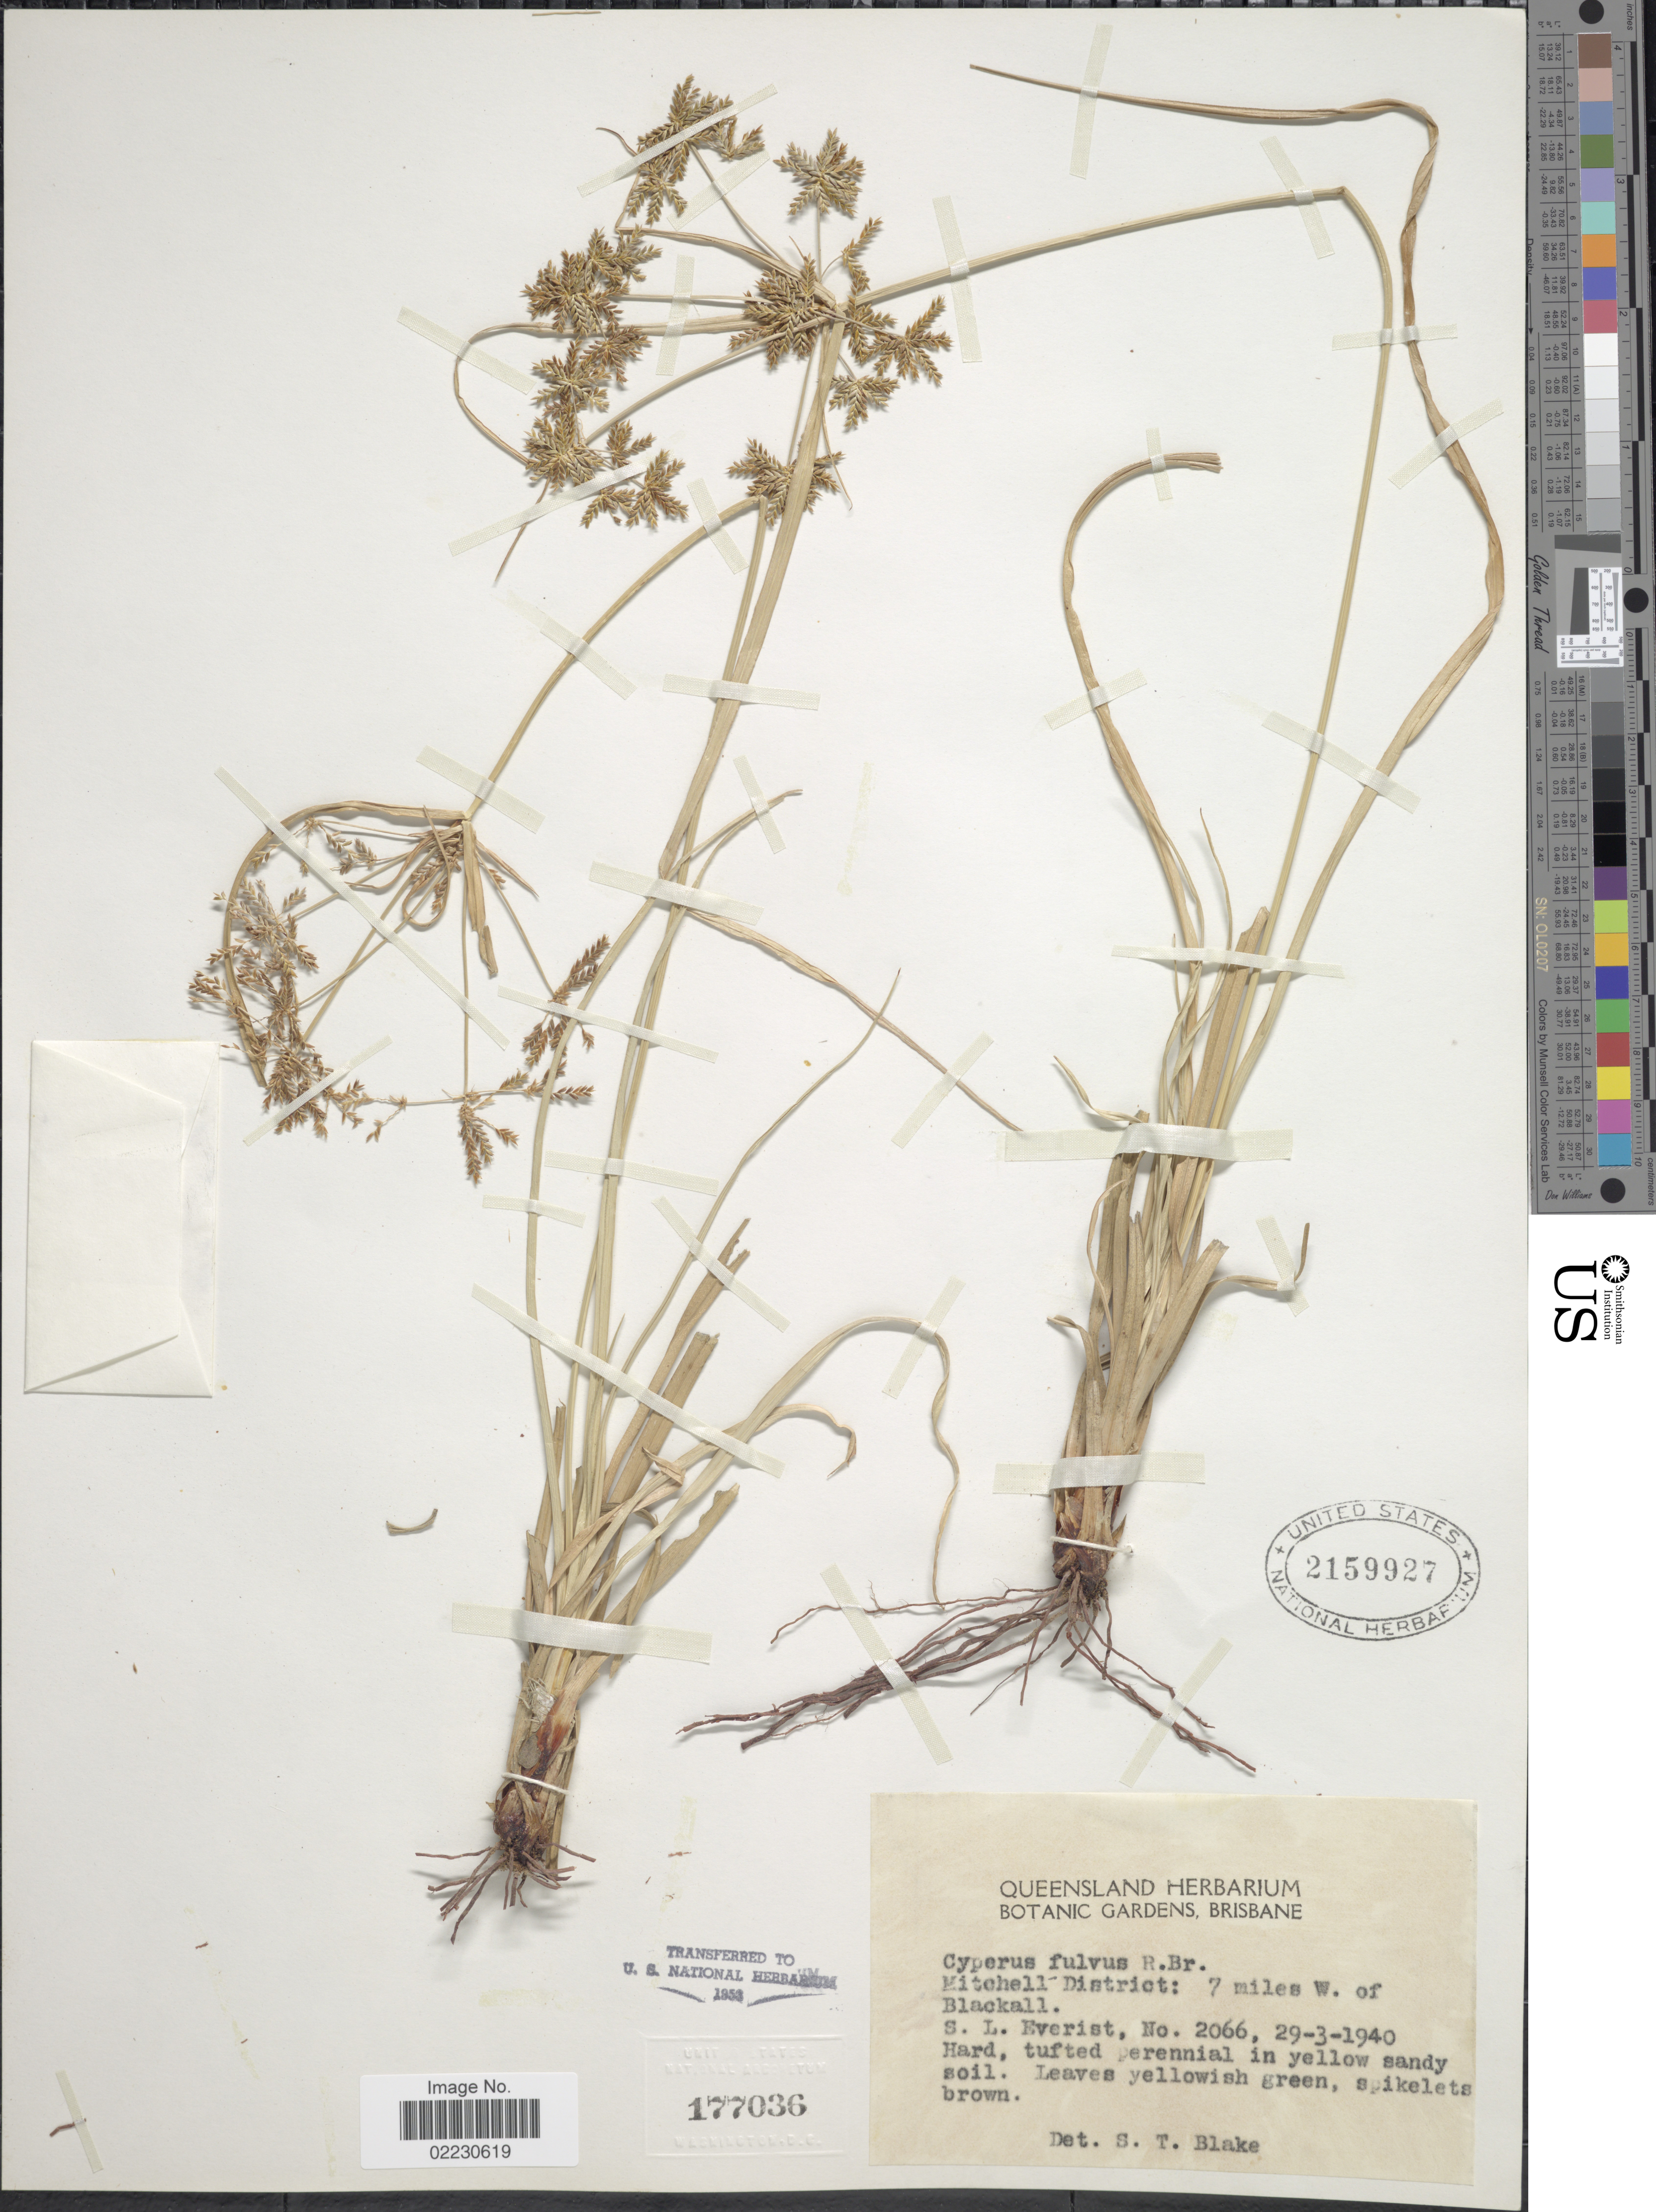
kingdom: Plantae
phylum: Tracheophyta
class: Liliopsida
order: Poales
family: Cyperaceae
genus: Cyperus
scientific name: Cyperus fulvus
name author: R. Br.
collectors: S. Everist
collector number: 2066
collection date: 1940-03-29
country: Australia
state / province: Queensland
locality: Mitchell District: 7 miles W. of Blackall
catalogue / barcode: US 2159927